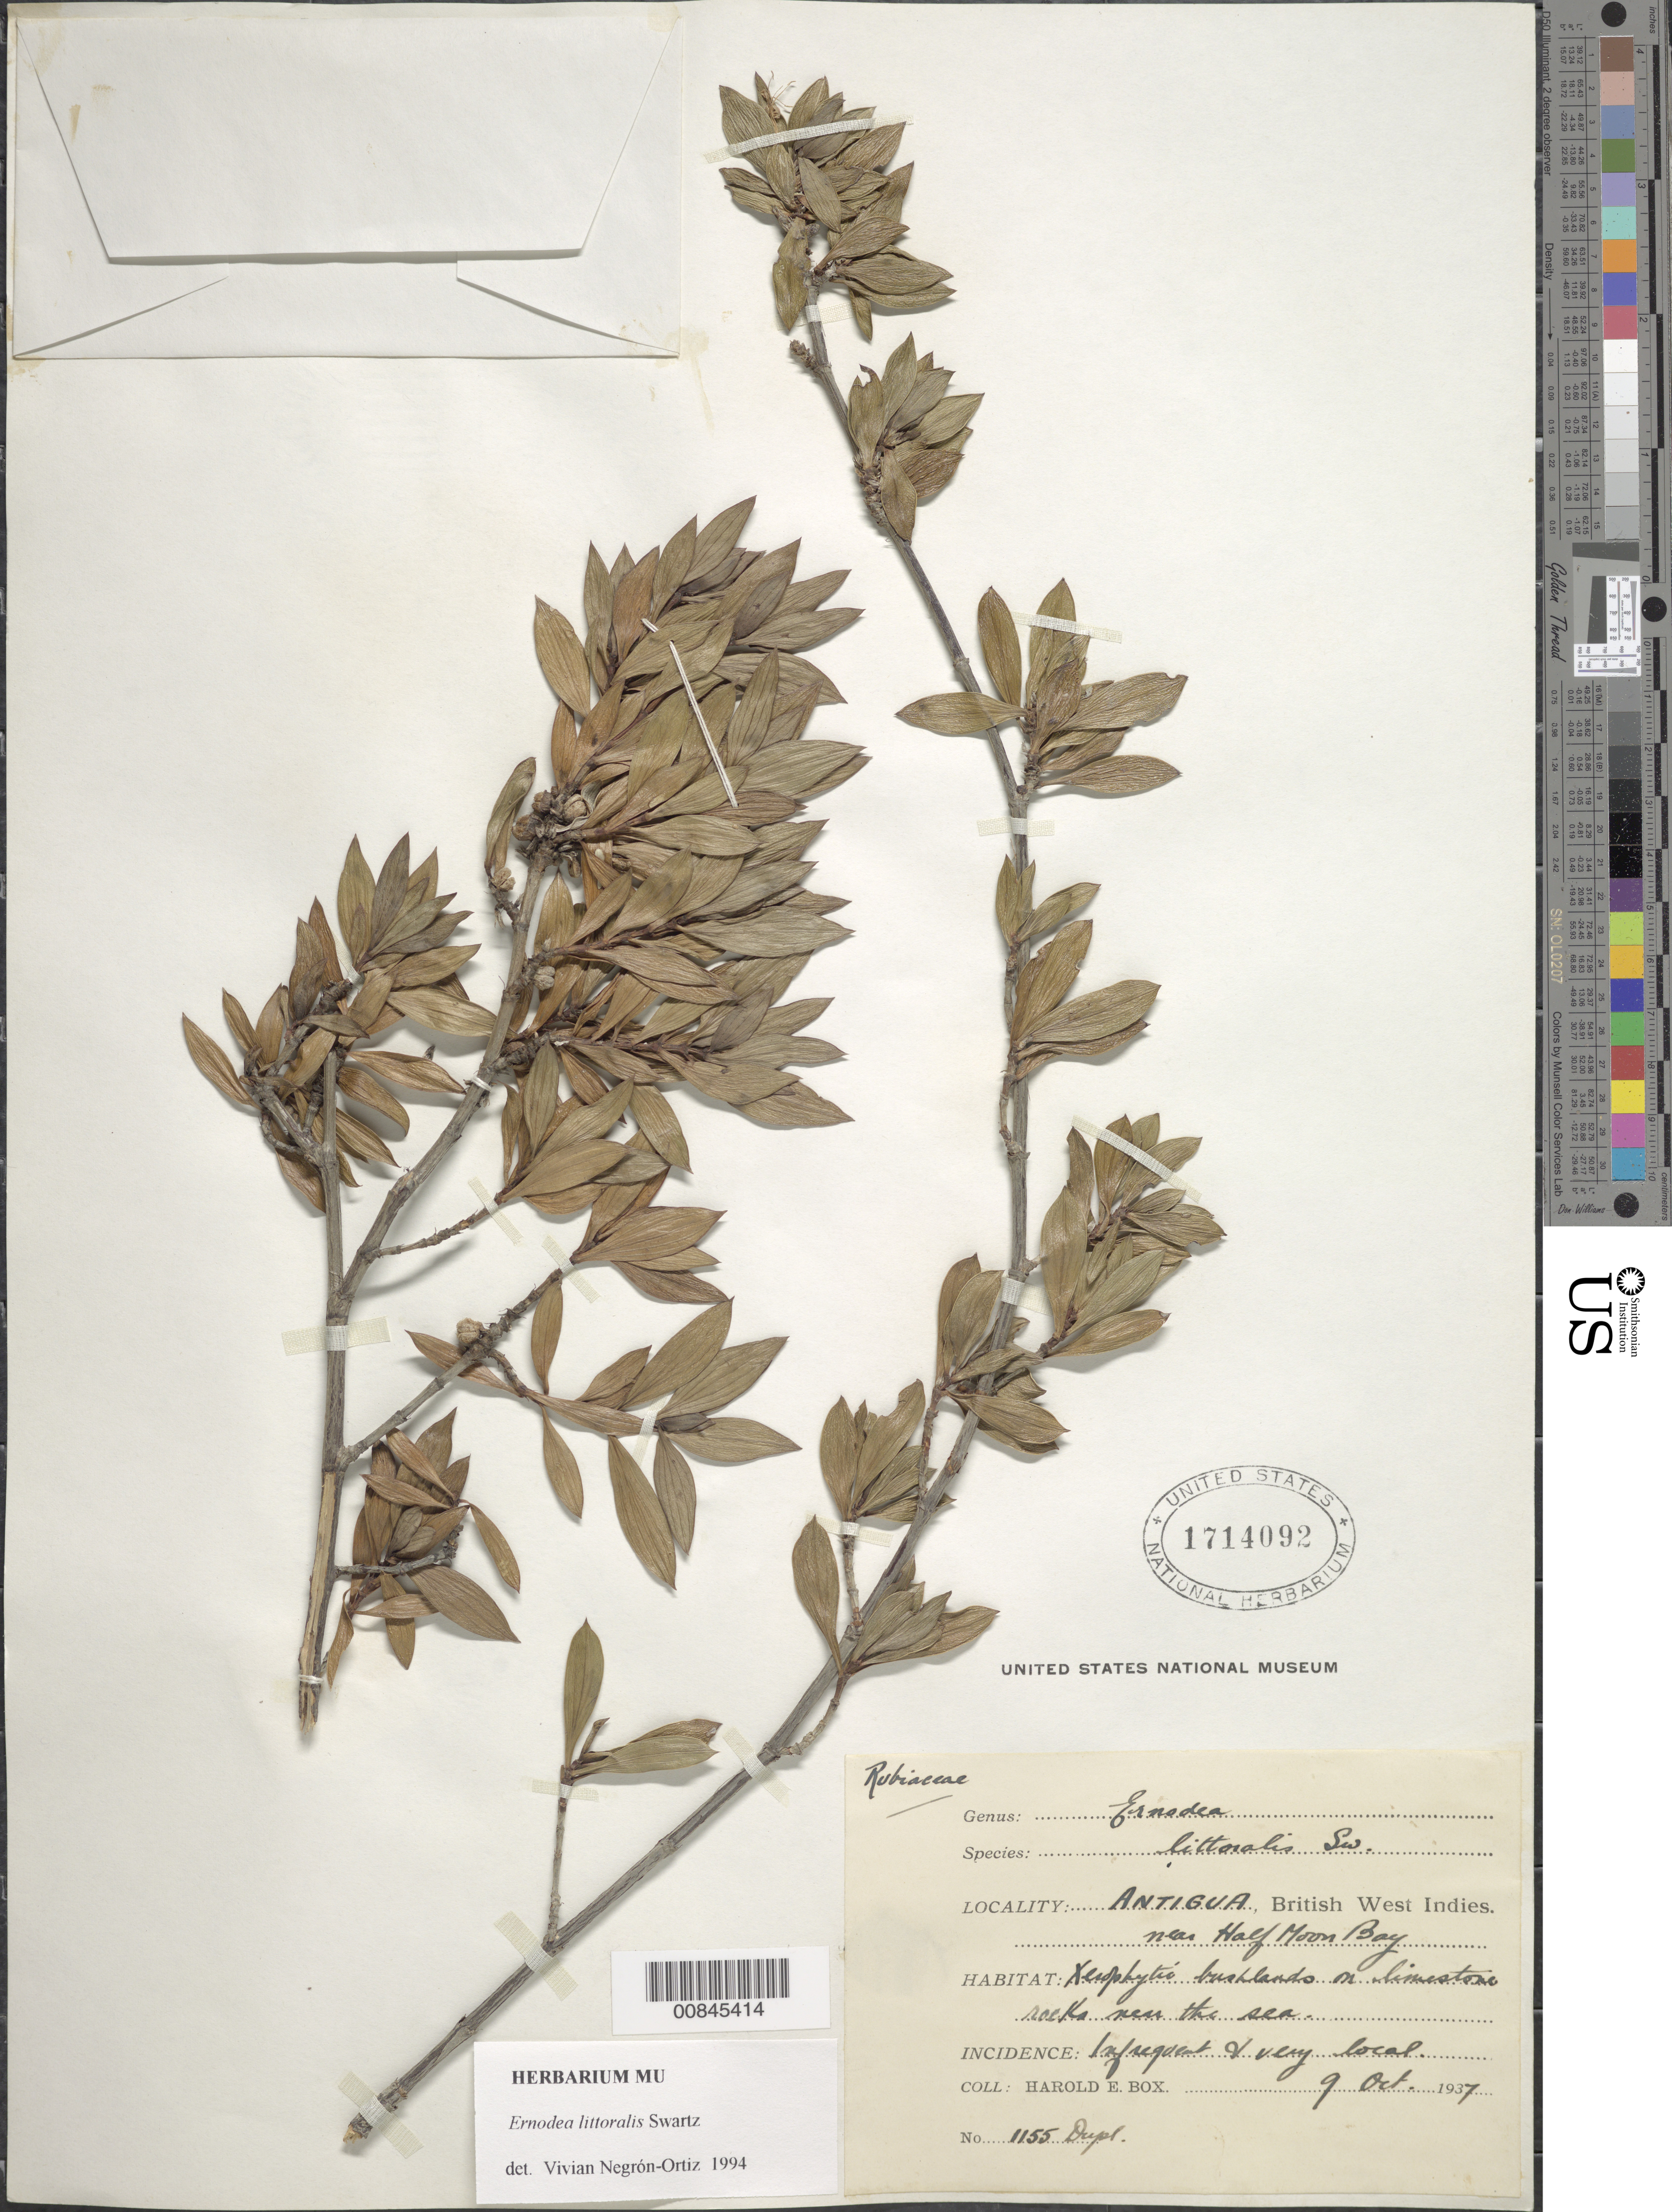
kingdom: Plantae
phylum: Tracheophyta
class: Magnoliopsida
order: Gentianales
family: Rubiaceae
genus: Ernodea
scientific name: Ernodea littoralis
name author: Sw.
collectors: H. E. Box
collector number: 1155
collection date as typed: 09 Oct 1937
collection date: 1937-10-09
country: Antigua and Barbuda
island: Leeward Is.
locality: Near Half Moon Bay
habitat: Xerophytic bushlands, on limestone rocks near the sea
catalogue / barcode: US 1714092